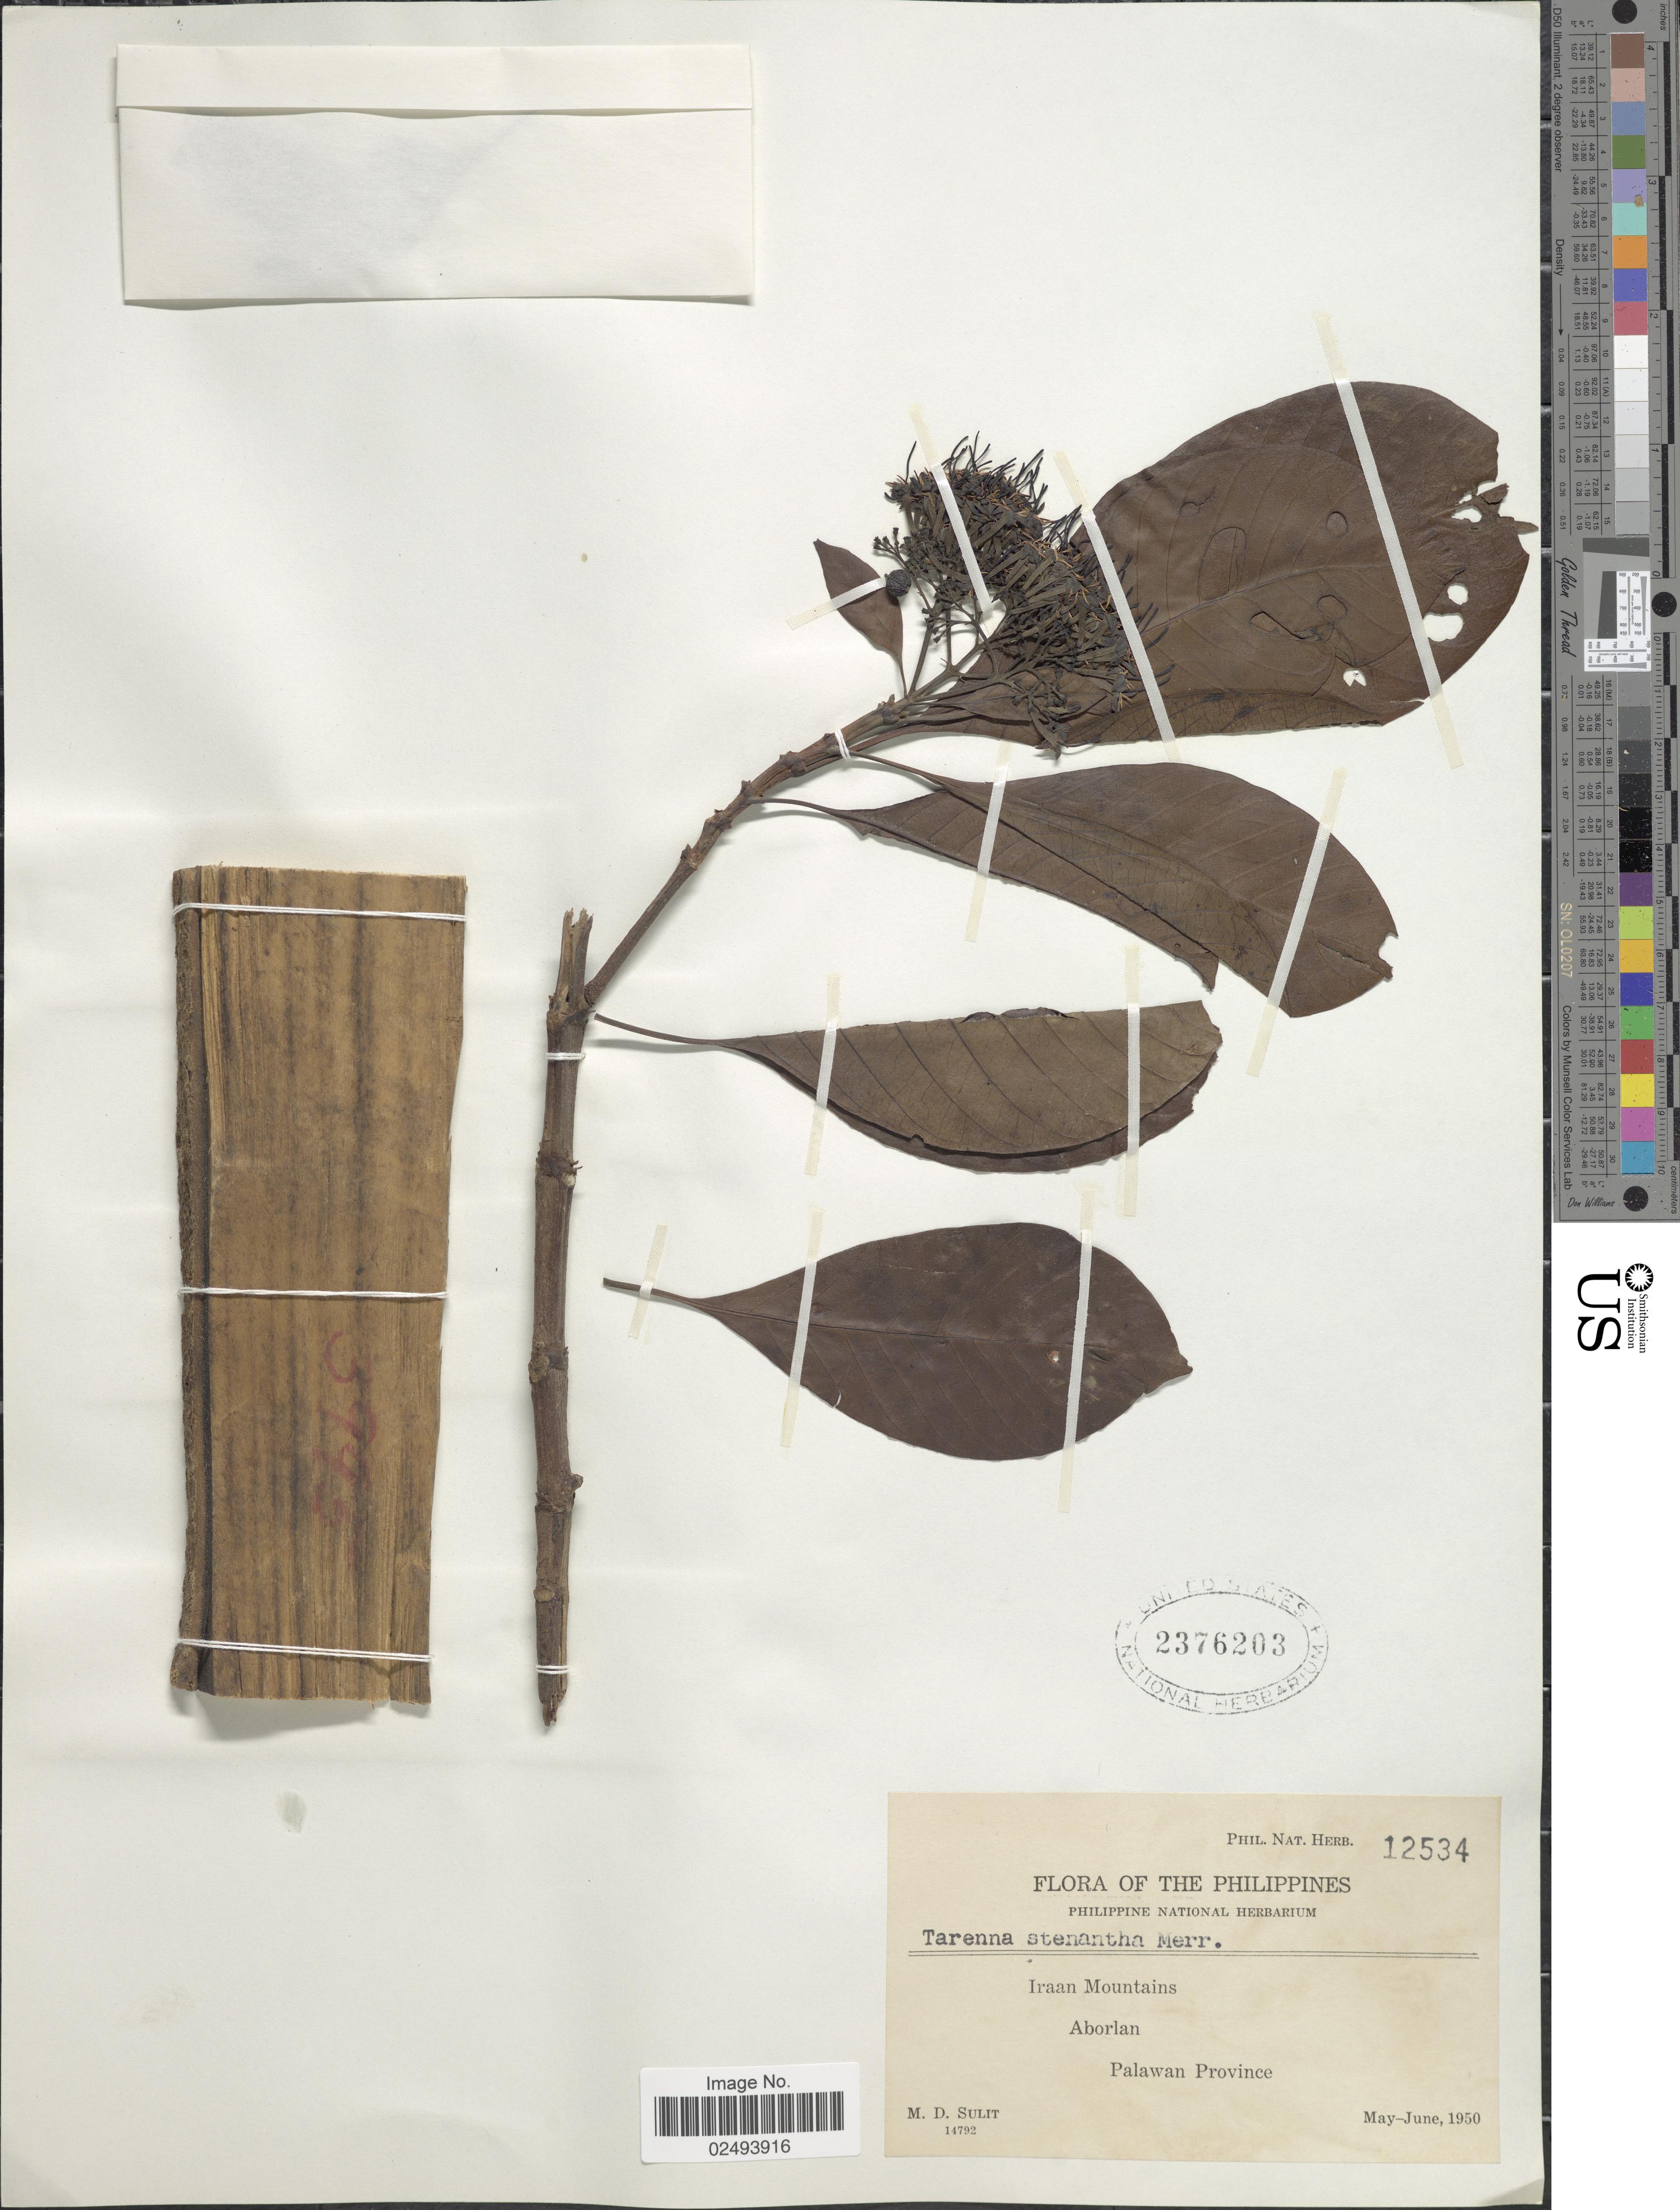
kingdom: Plantae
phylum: Tracheophyta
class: Magnoliopsida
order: Gentianales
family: Rubiaceae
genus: Tarenna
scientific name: Tarenna stenantha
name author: Merr.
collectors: M. Sulit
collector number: Phil. Nat. Herb. 12534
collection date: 1950-05/1950-06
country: Philippines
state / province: Mimaropa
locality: Iraan Mountains. Aborlan. Palawan Province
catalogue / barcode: US 2376203